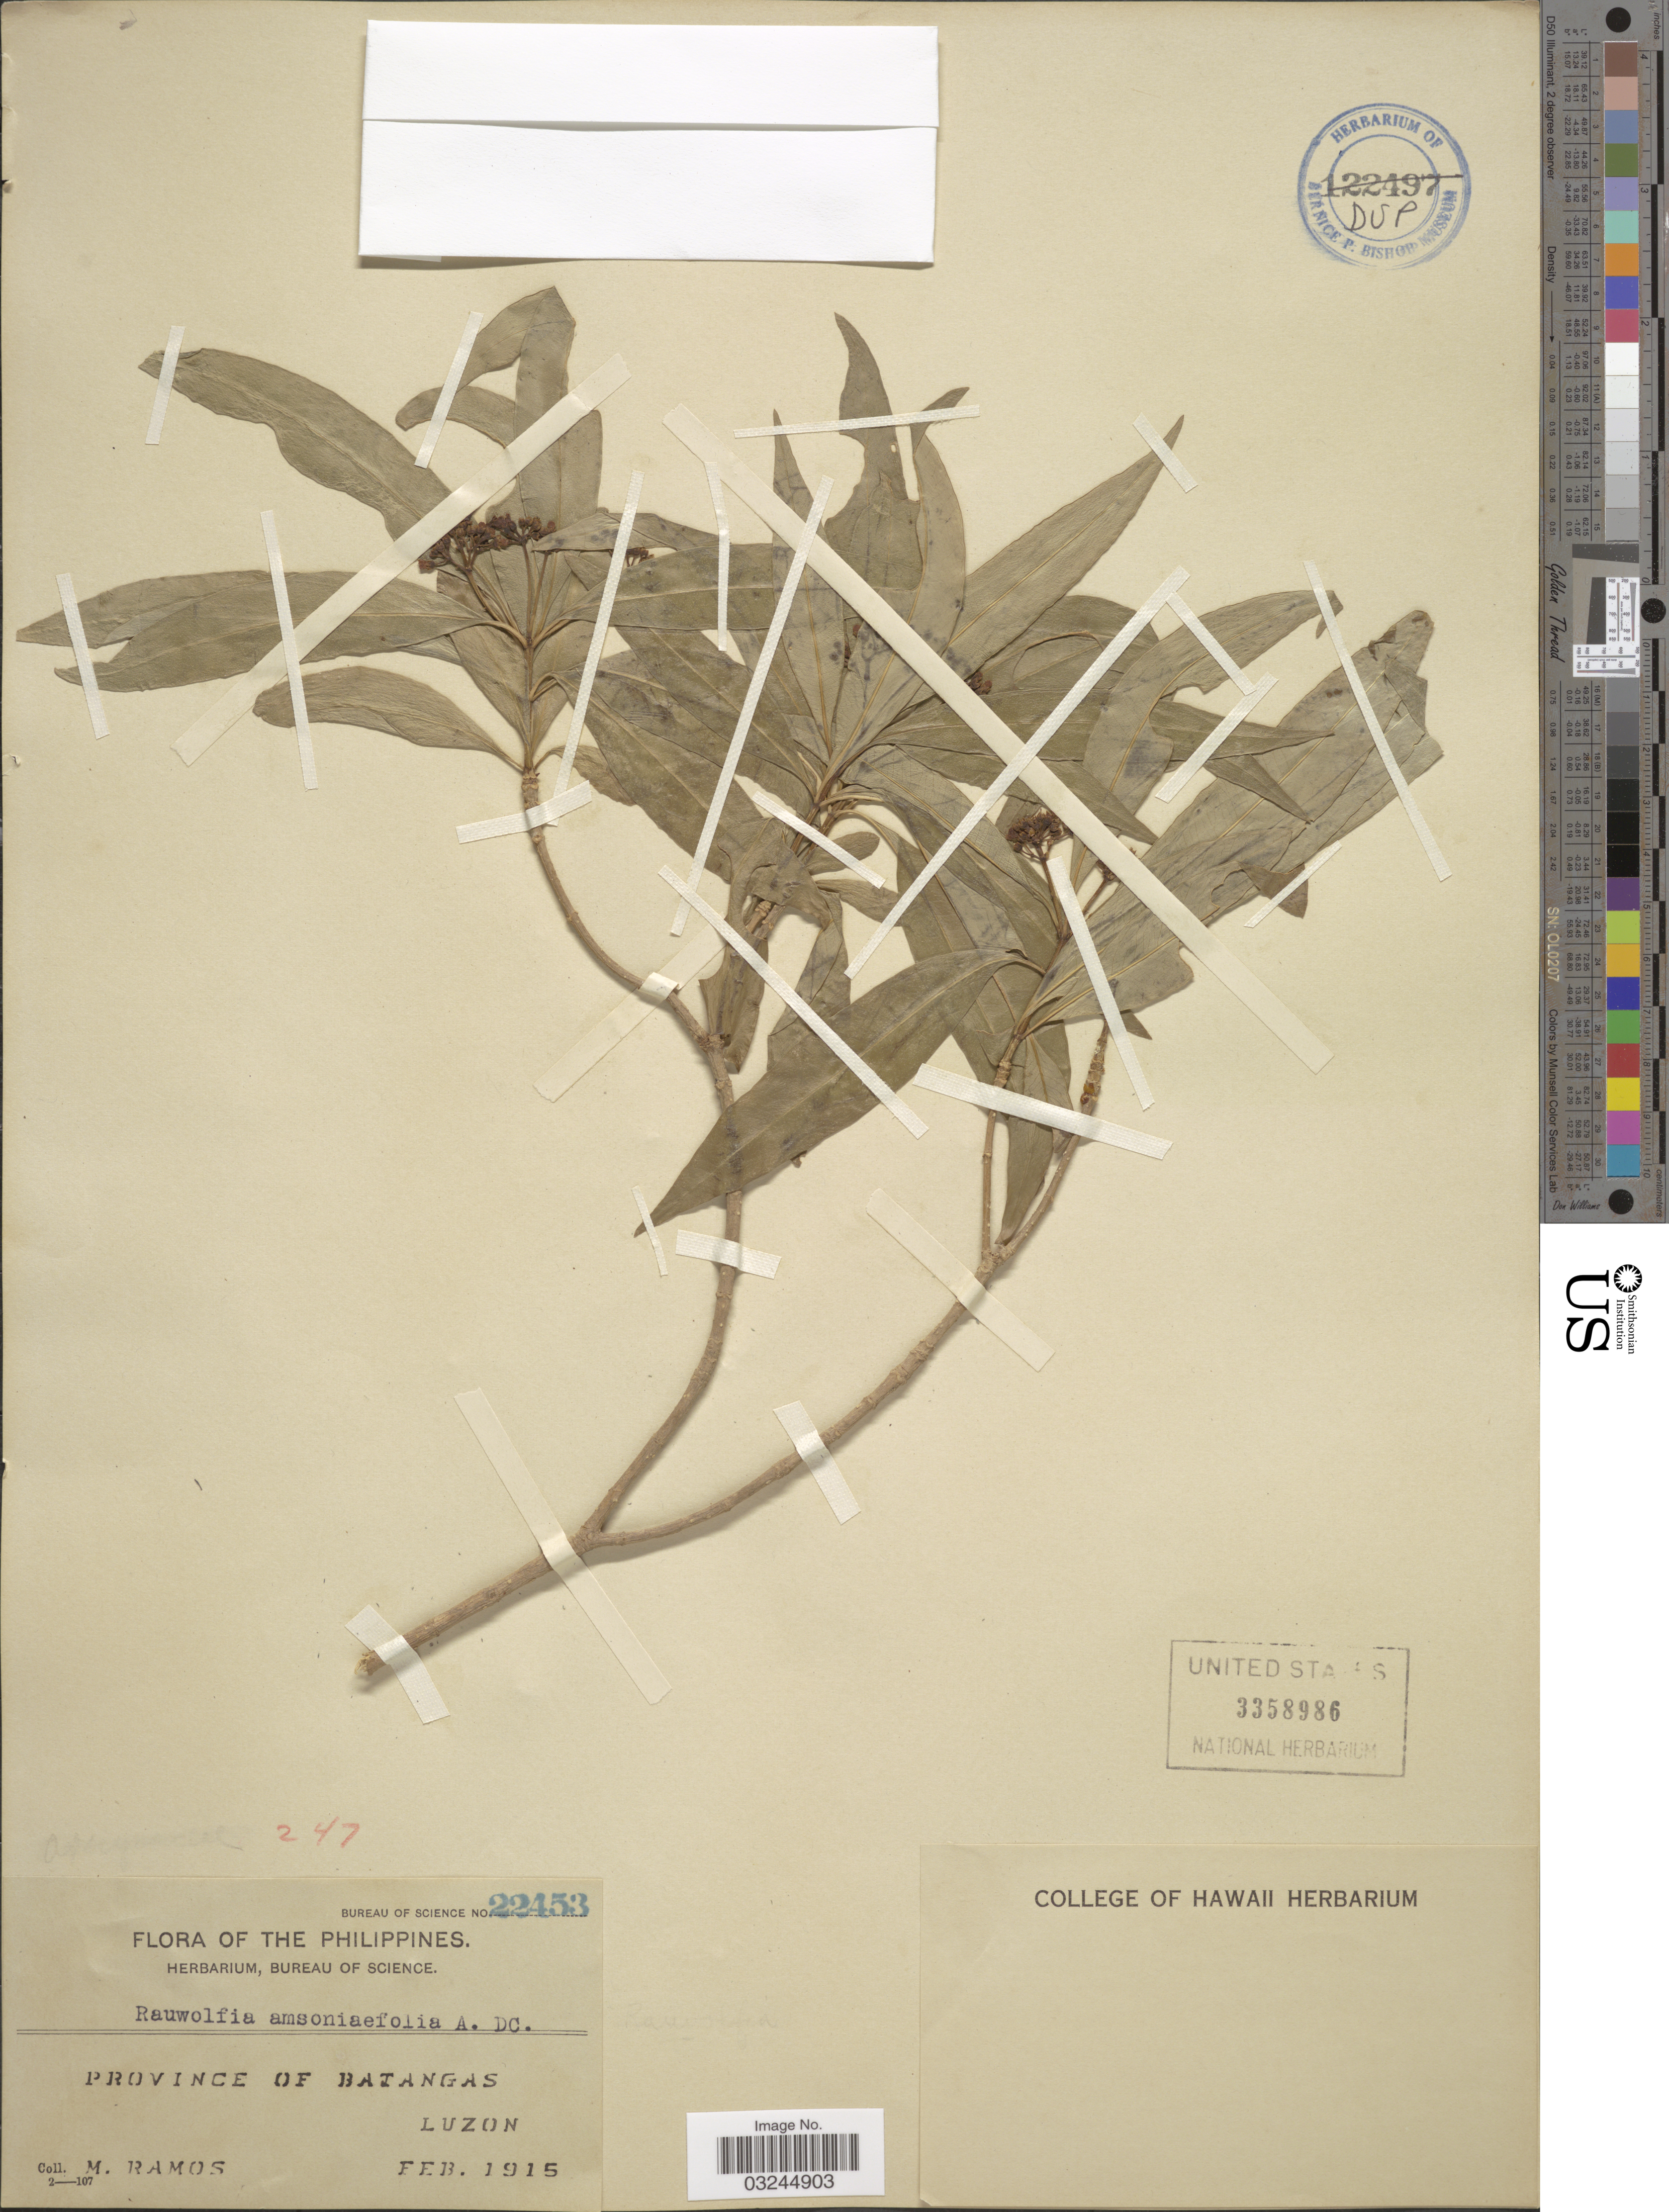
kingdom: Plantae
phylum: Tracheophyta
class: Magnoliopsida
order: Gentianales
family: Apocynaceae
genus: Rauvolfia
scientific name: Rauvolfia amsoniifolia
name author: A. DC.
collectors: M. Ramos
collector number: Bureau of Science 22453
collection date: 1915-02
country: Philippines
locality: Province of Batangas. Luzon.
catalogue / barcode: US 3358986